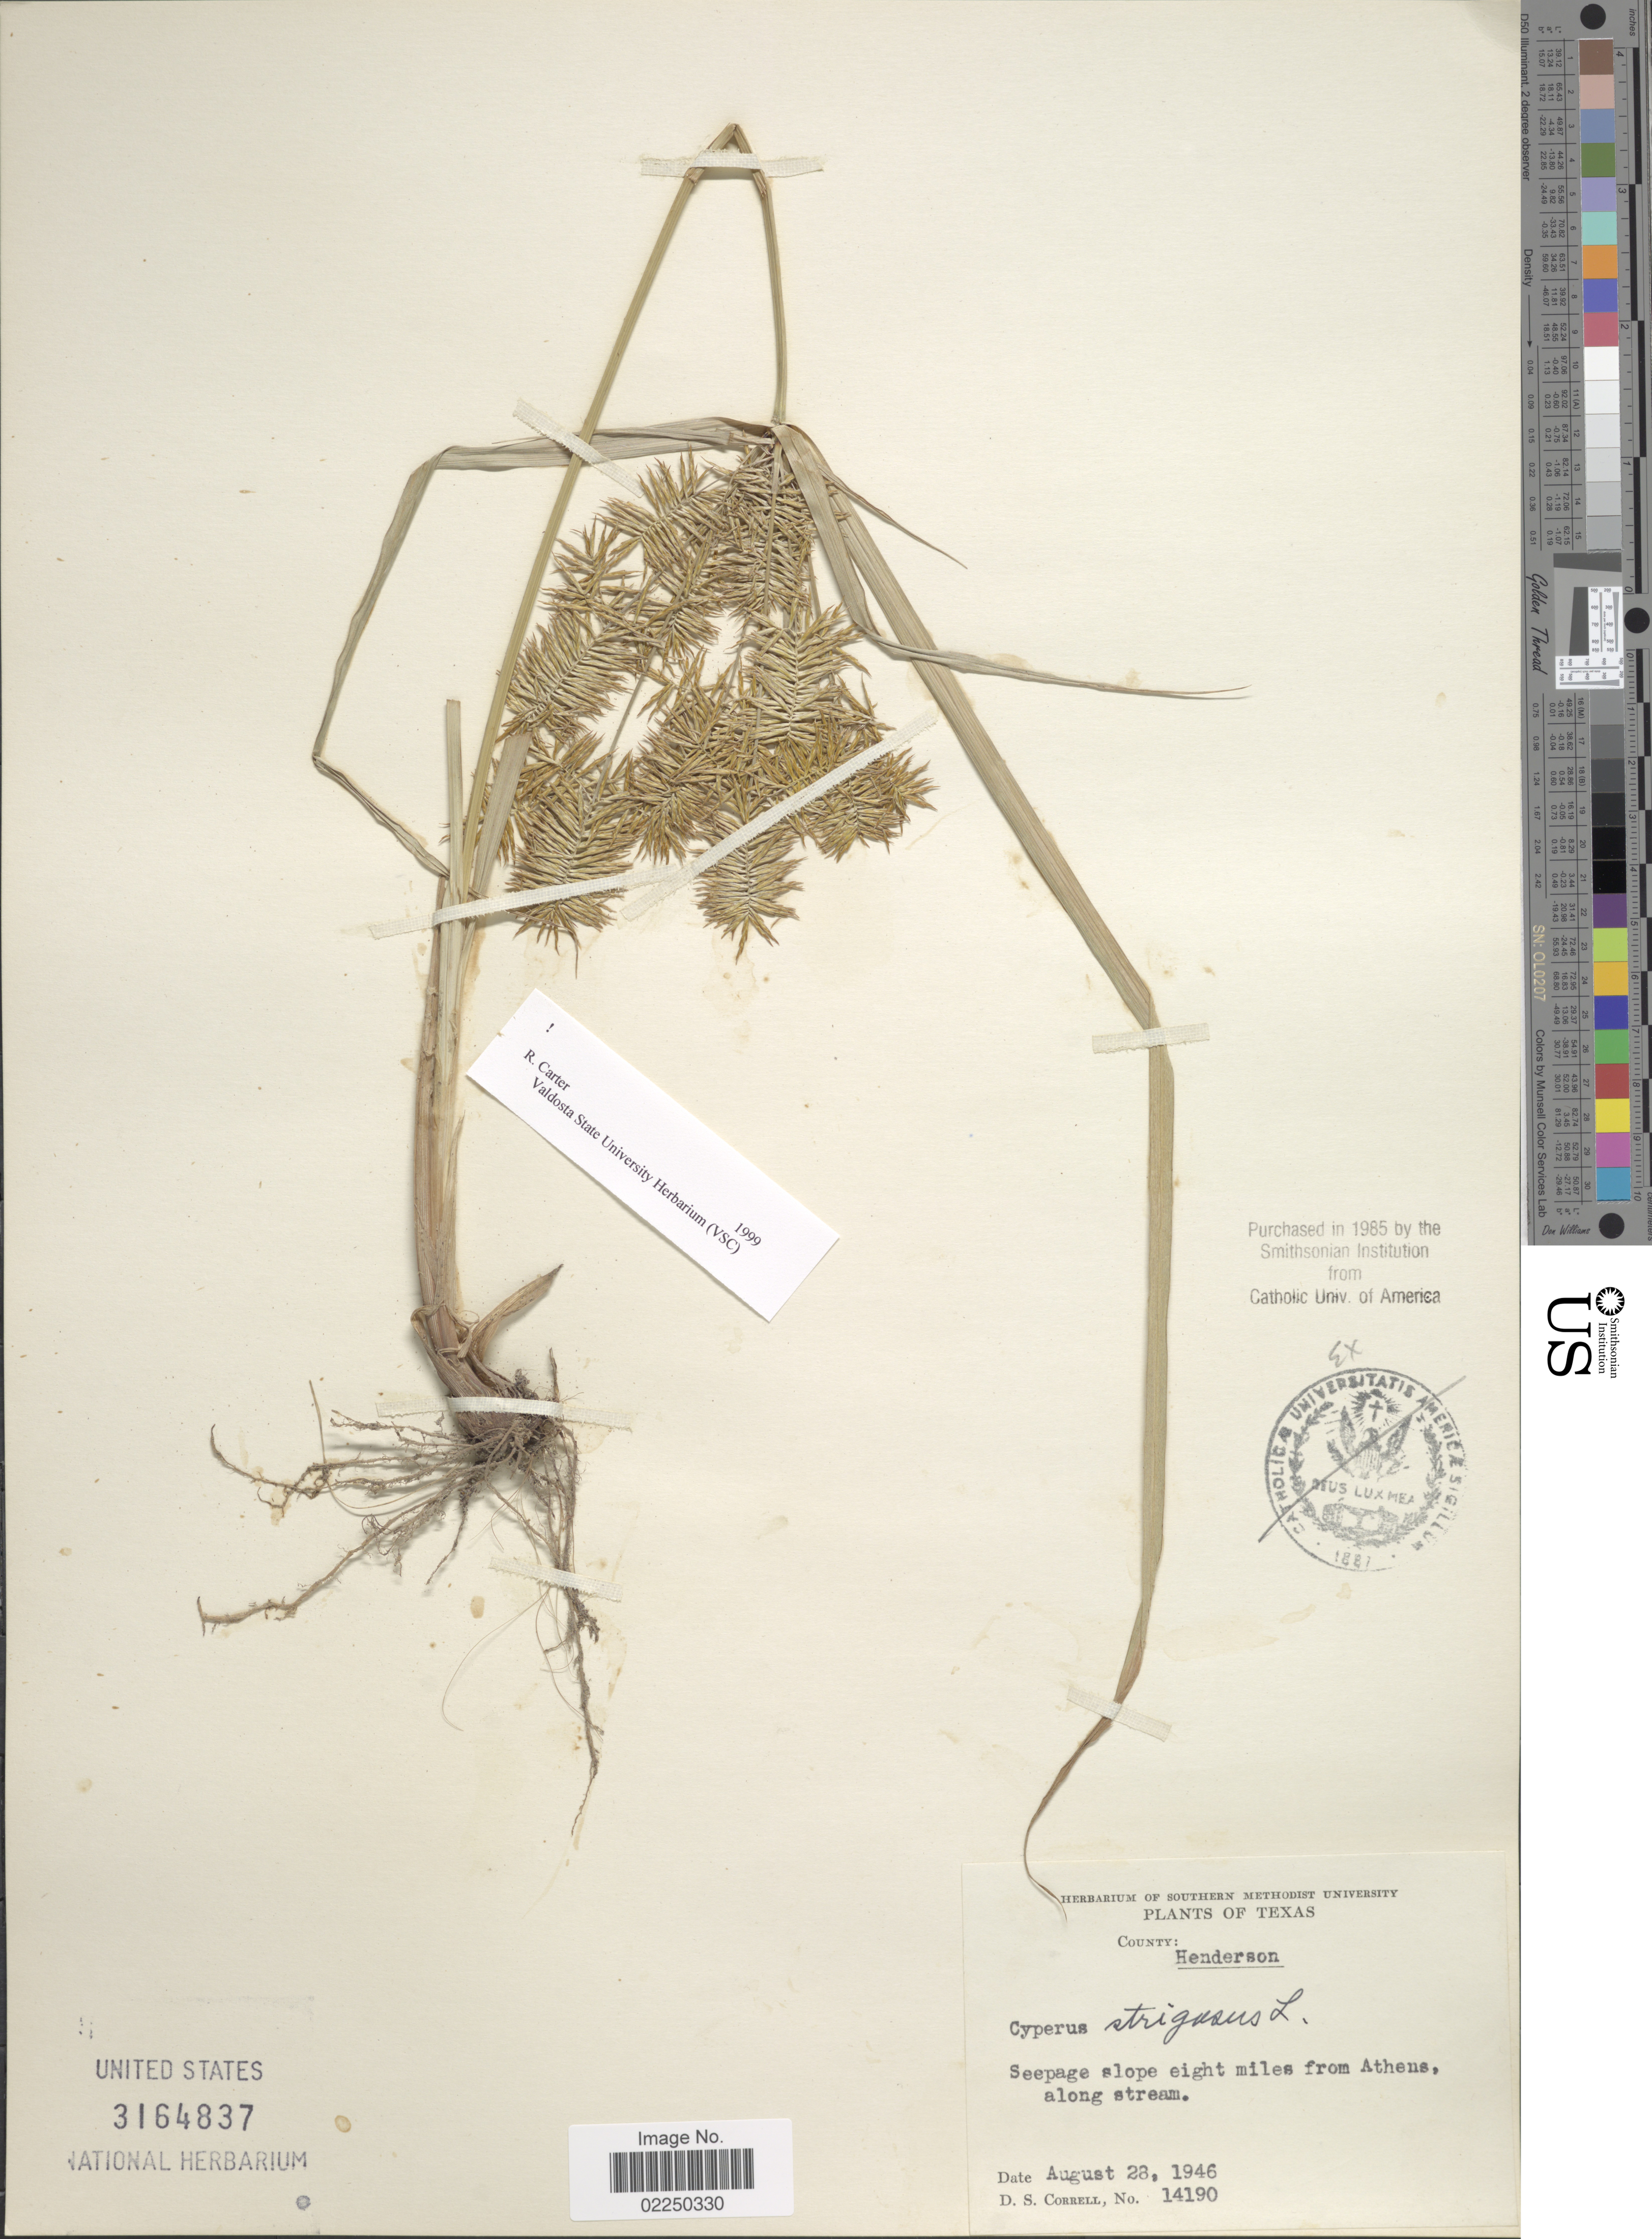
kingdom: Plantae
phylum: Tracheophyta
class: Liliopsida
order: Poales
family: Cyperaceae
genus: Cyperus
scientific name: Cyperus strigosus L.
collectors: D. S. Correll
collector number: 14190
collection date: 1946-08-28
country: United States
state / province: Texas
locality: County: Henderson, seepage slope eight miles from Athens, along stream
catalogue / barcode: US 3164837